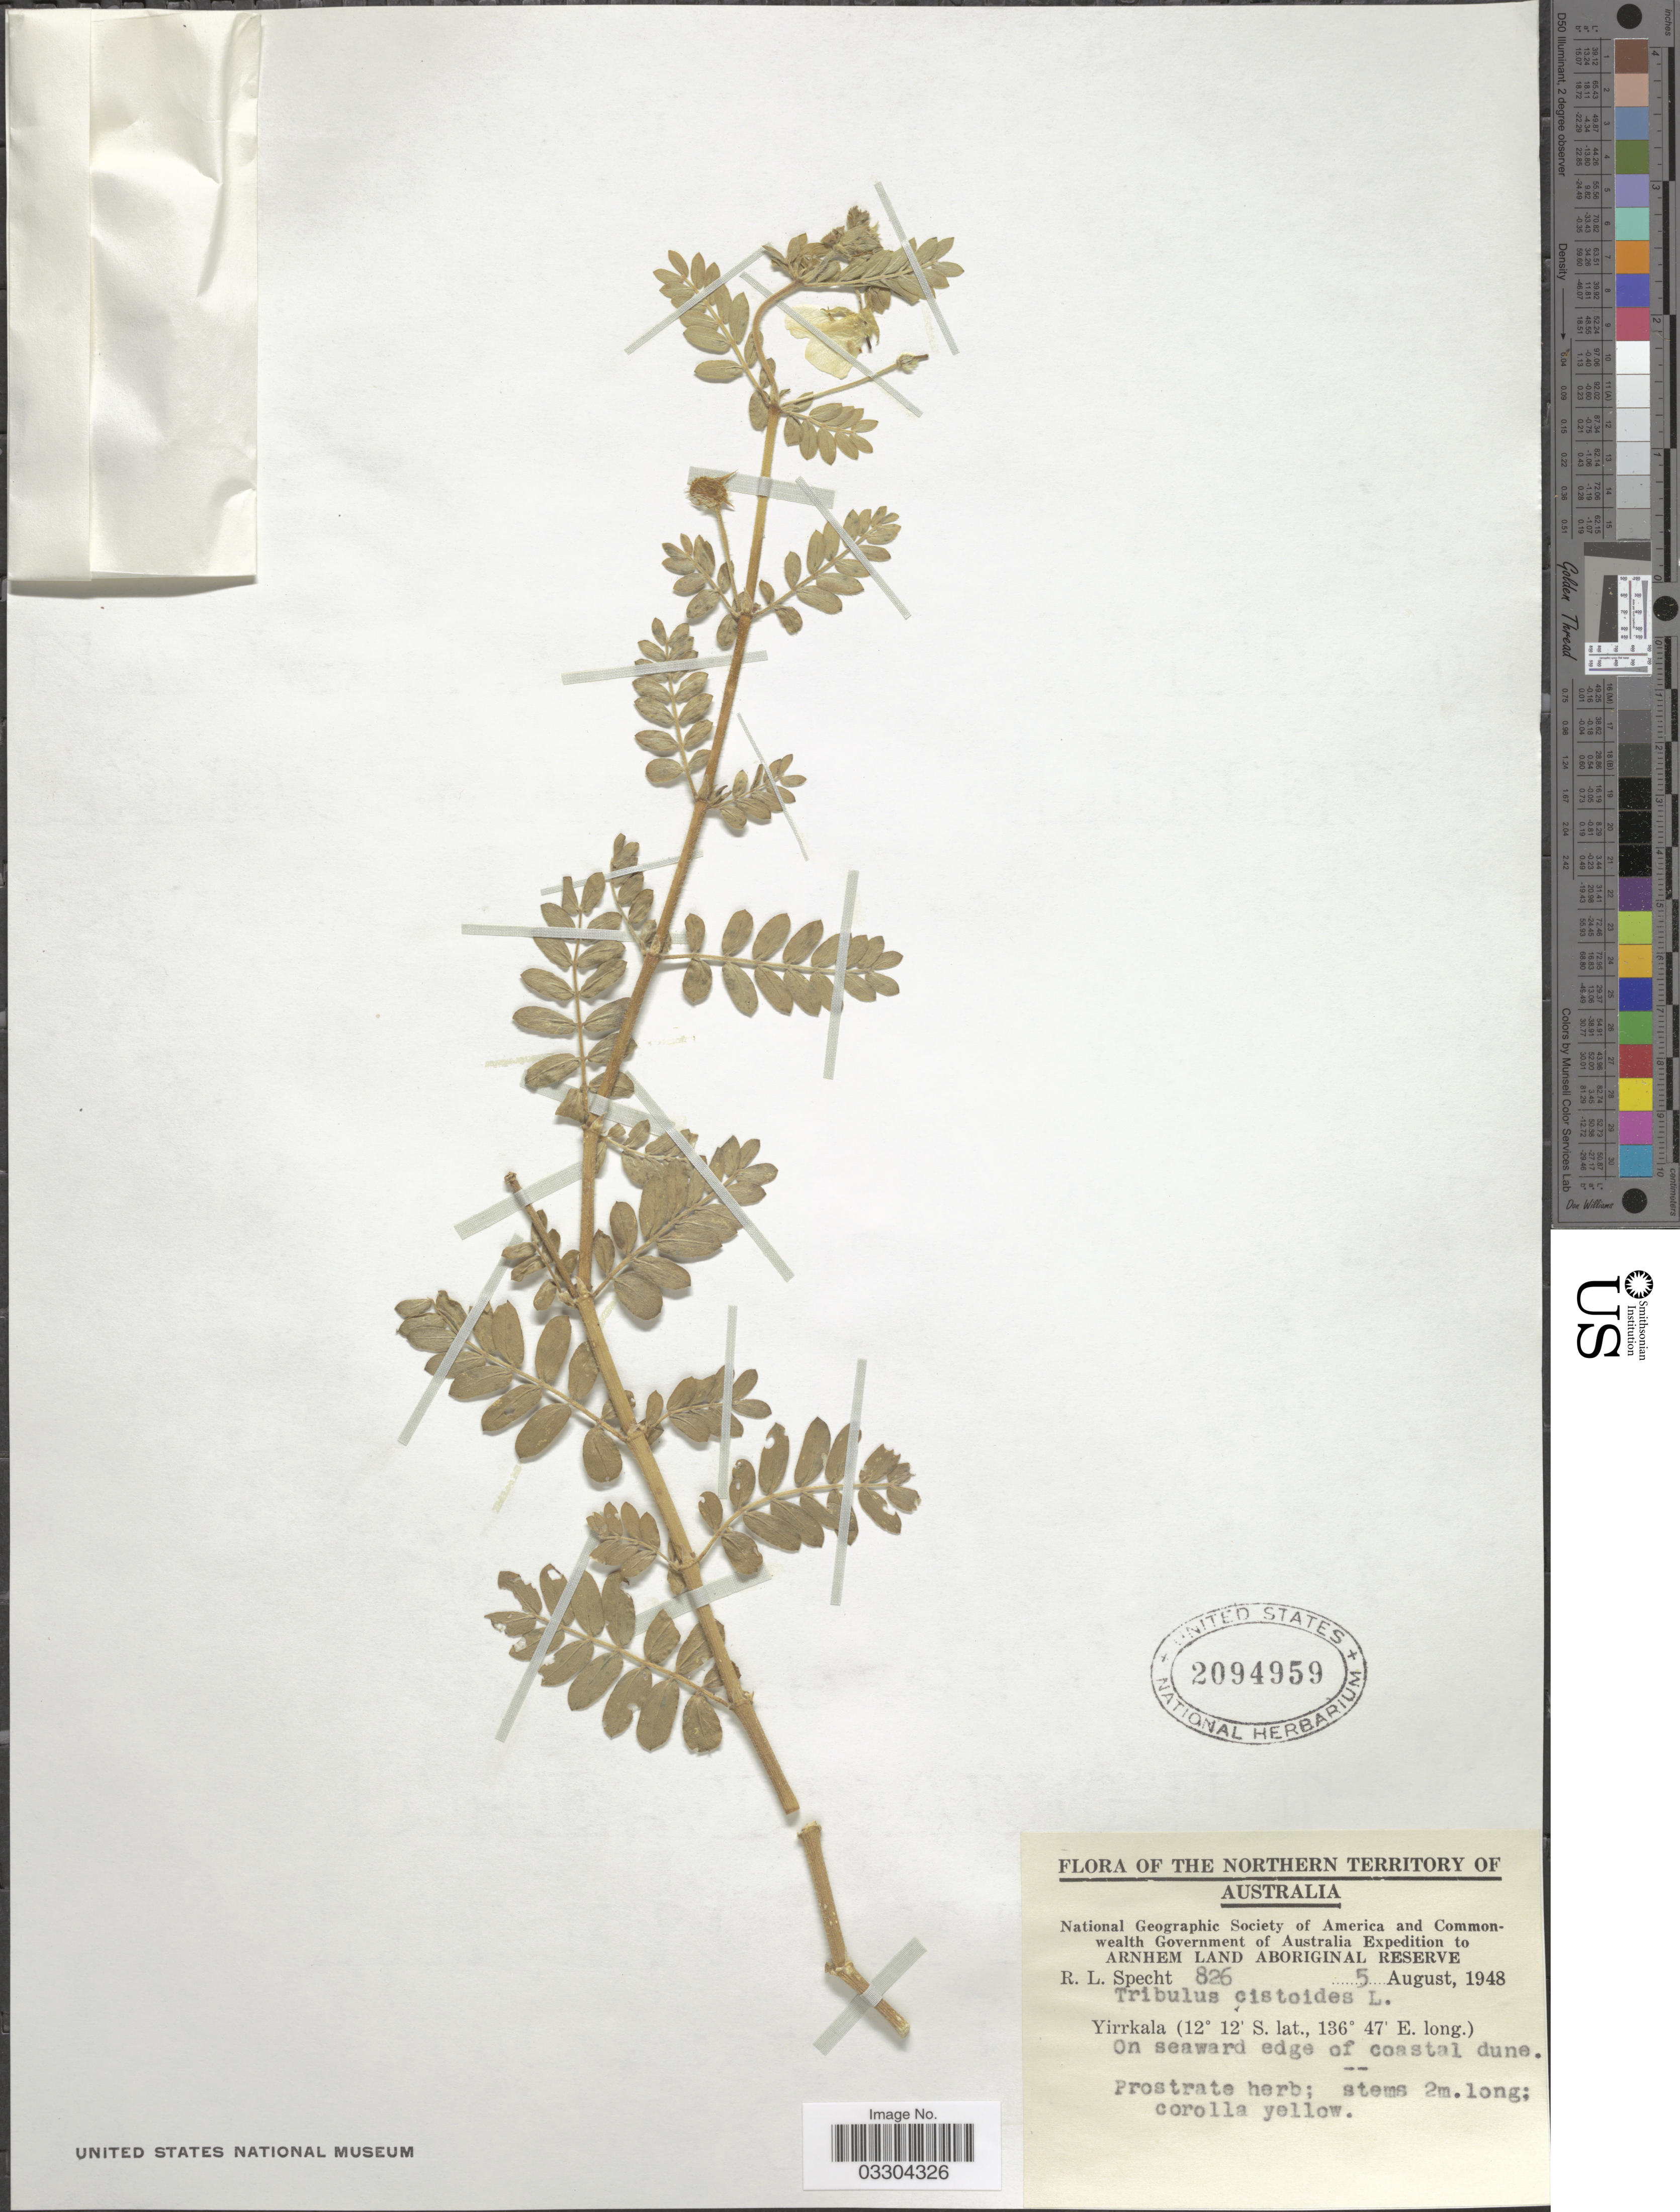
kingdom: Plantae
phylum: Tracheophyta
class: Magnoliopsida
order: Zygophyllales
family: Zygophyllaceae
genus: Tribulus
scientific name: Tribulus cistoides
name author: L.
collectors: R. L. Specht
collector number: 826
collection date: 1948-08-05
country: Australia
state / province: Northern Territory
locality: Arnhem Land Aboriginal Reserve. Yirrkala. On seaward edge of coastal dune.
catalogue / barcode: US 2094959